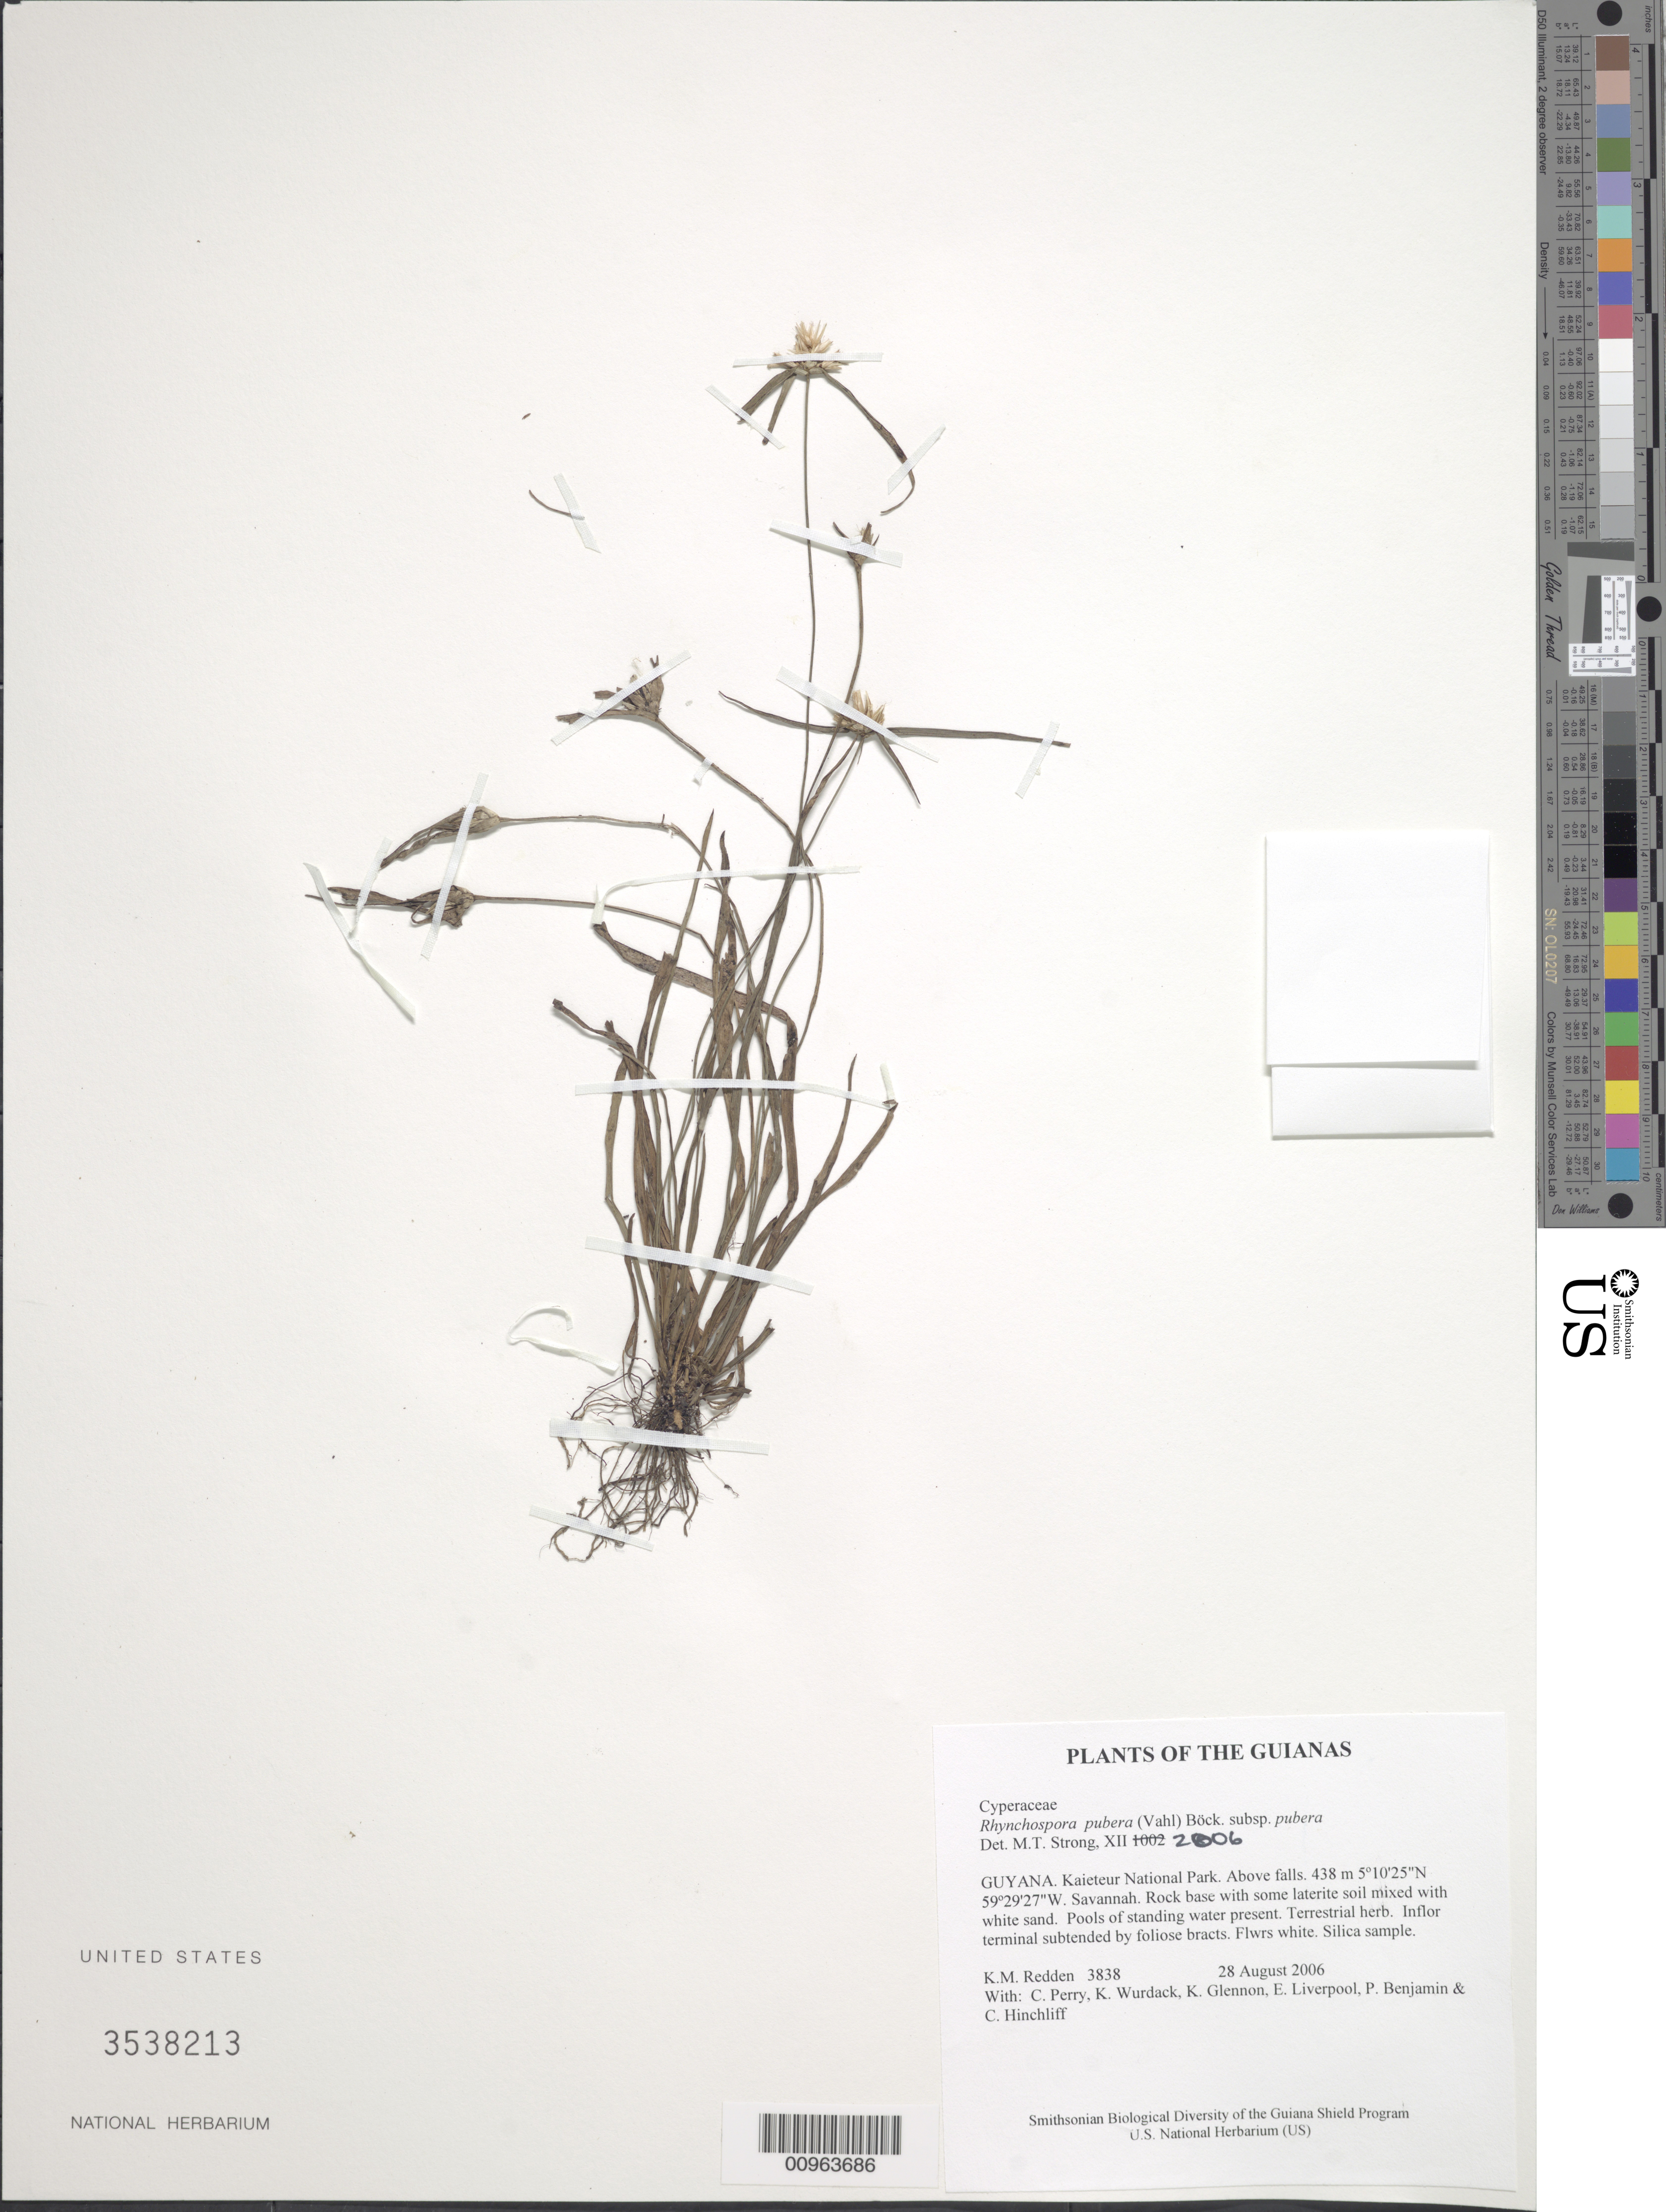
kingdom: Plantae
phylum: Tracheophyta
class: Liliopsida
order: Poales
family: Cyperaceae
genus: Rhynchospora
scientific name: Rhynchospora pubera subsp. pubera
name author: (Vahl) Boeckeler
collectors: K. M. Redden, C. Perry, K. Wurdack, K. Glennon & et al.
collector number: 3838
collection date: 2006-08-28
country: Guyana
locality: The Guianas. Kaieteur National Park. Above falls.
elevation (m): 438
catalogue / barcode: US 3538213